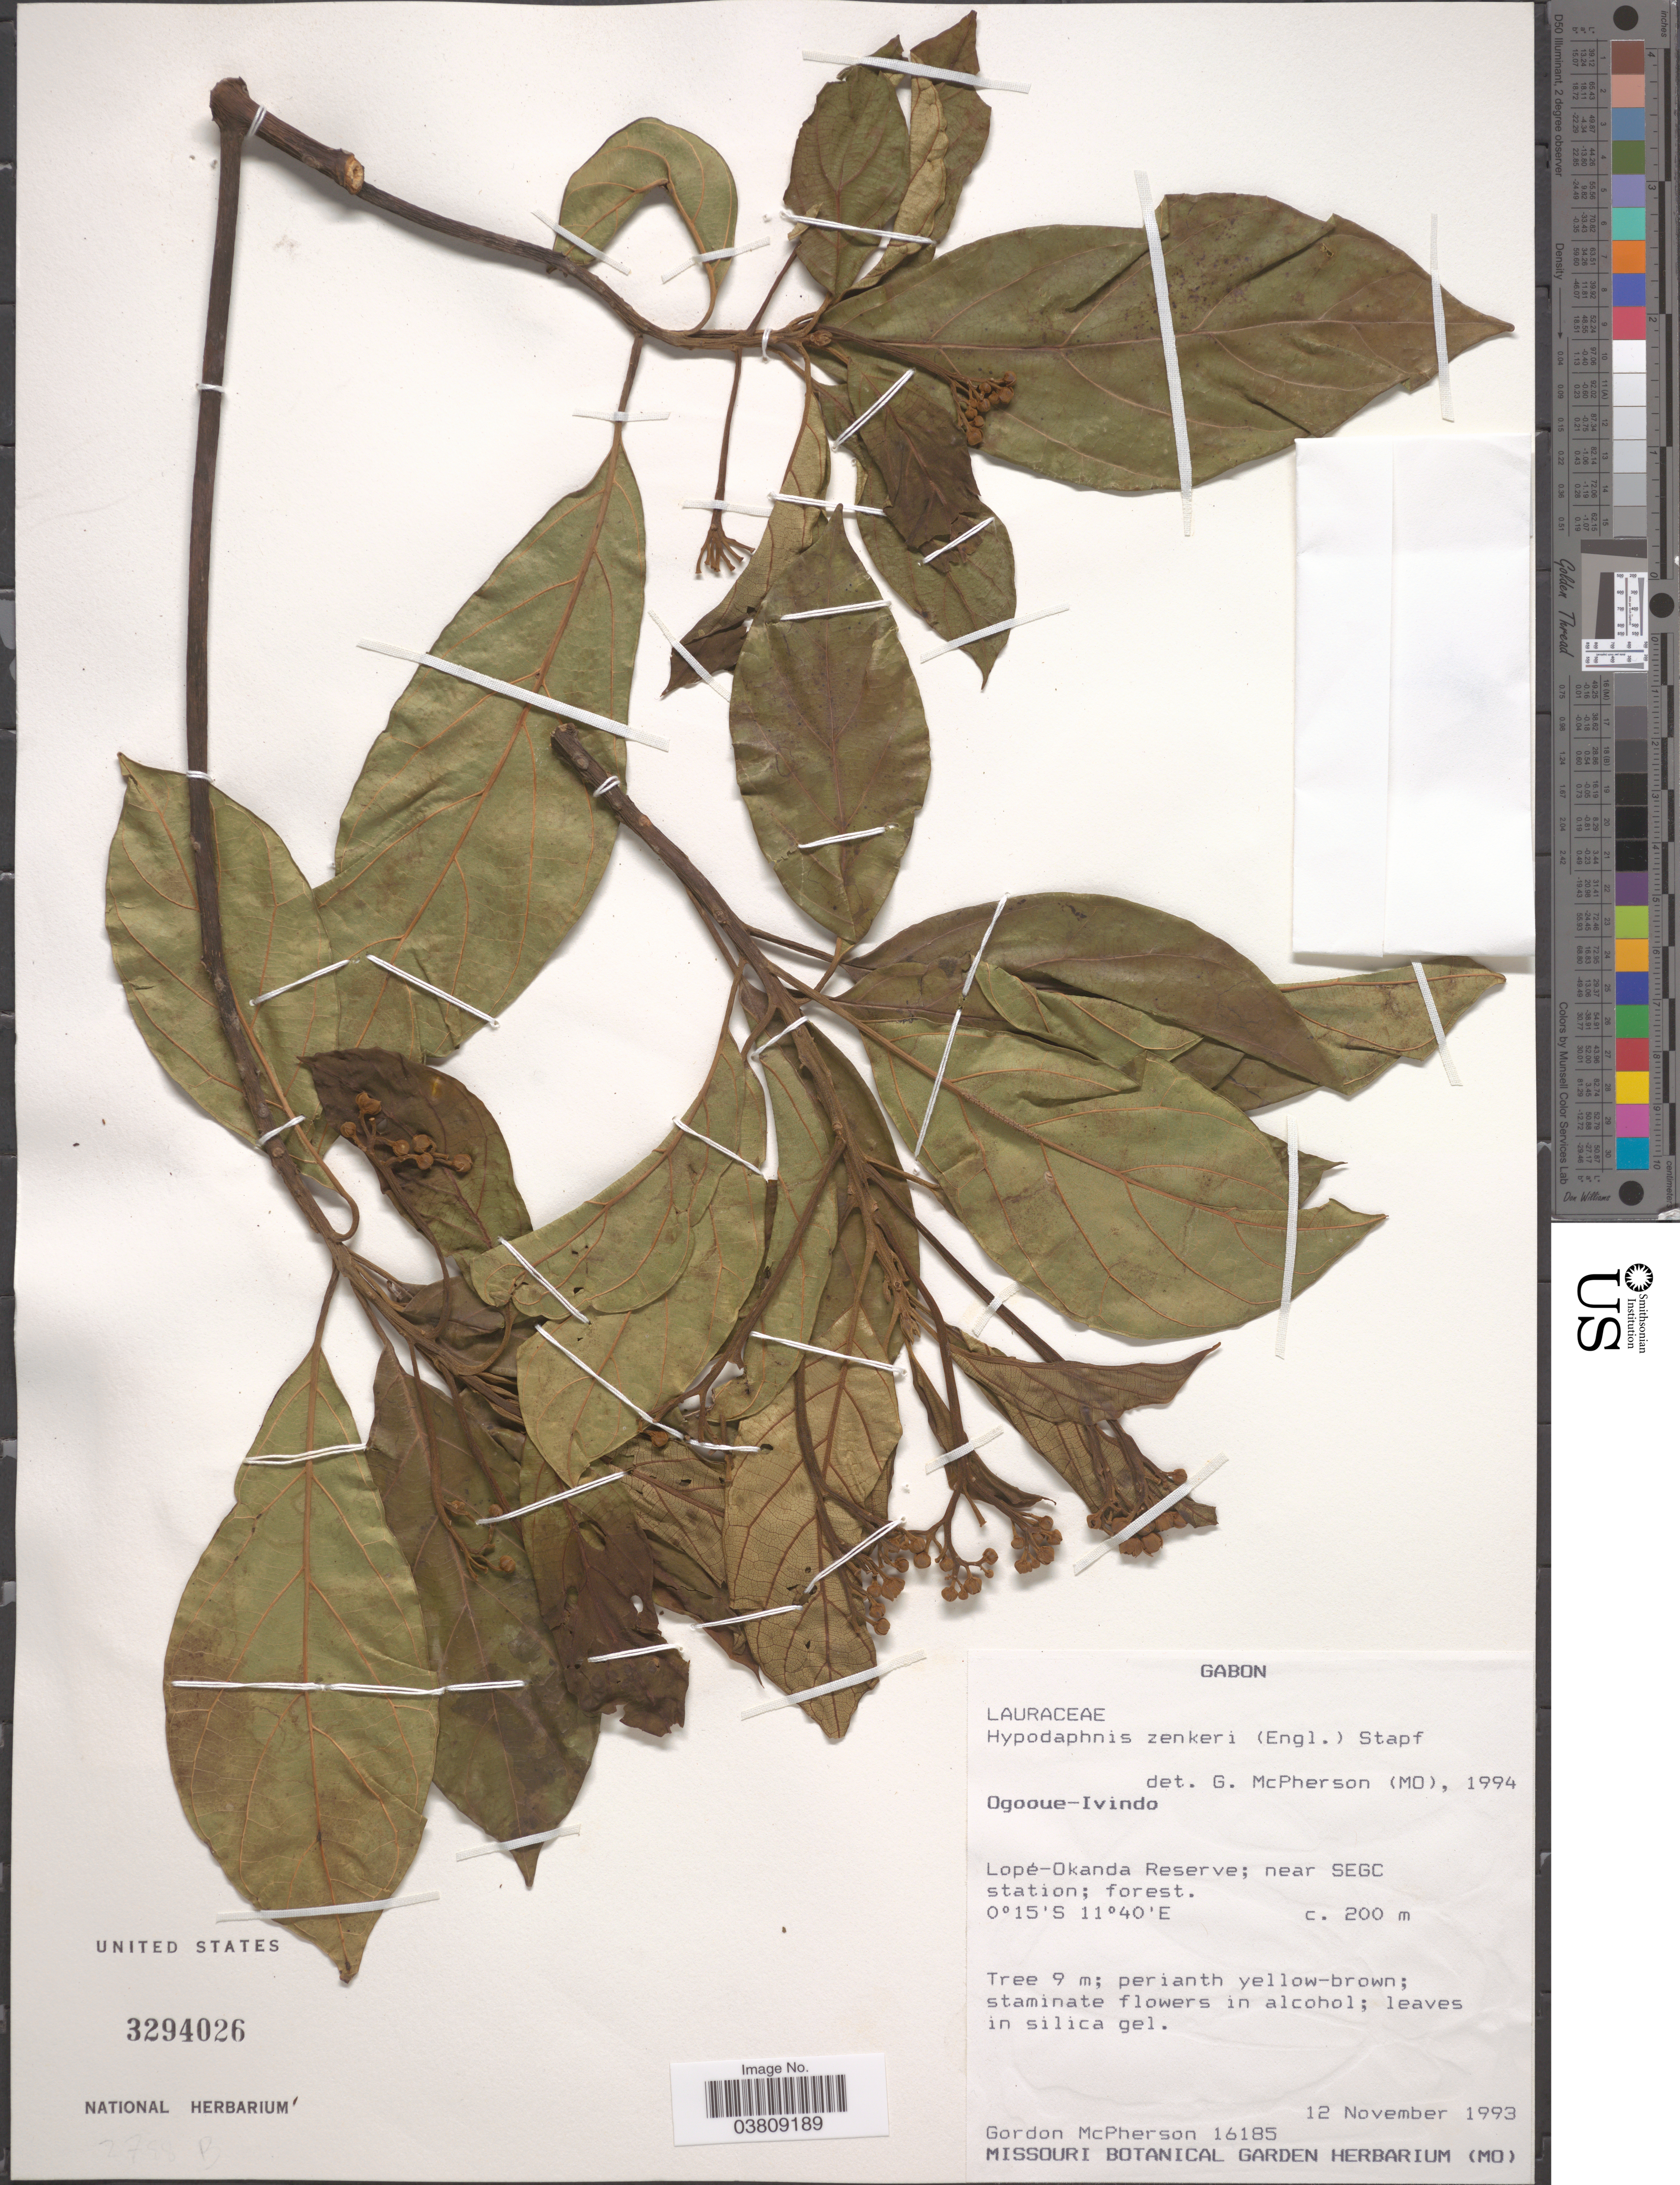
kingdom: Plantae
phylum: Tracheophyta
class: Magnoliopsida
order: Laurales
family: Lauraceae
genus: Hypodaphnis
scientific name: Hypodaphnis zenkeri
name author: Stapf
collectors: G. McPherson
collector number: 16185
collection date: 1993-11-12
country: Gabon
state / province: Ogooue-Ivindo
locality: Lopé-Okanda Reserve; near SEGC station; forest.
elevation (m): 200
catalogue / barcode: US 3294026